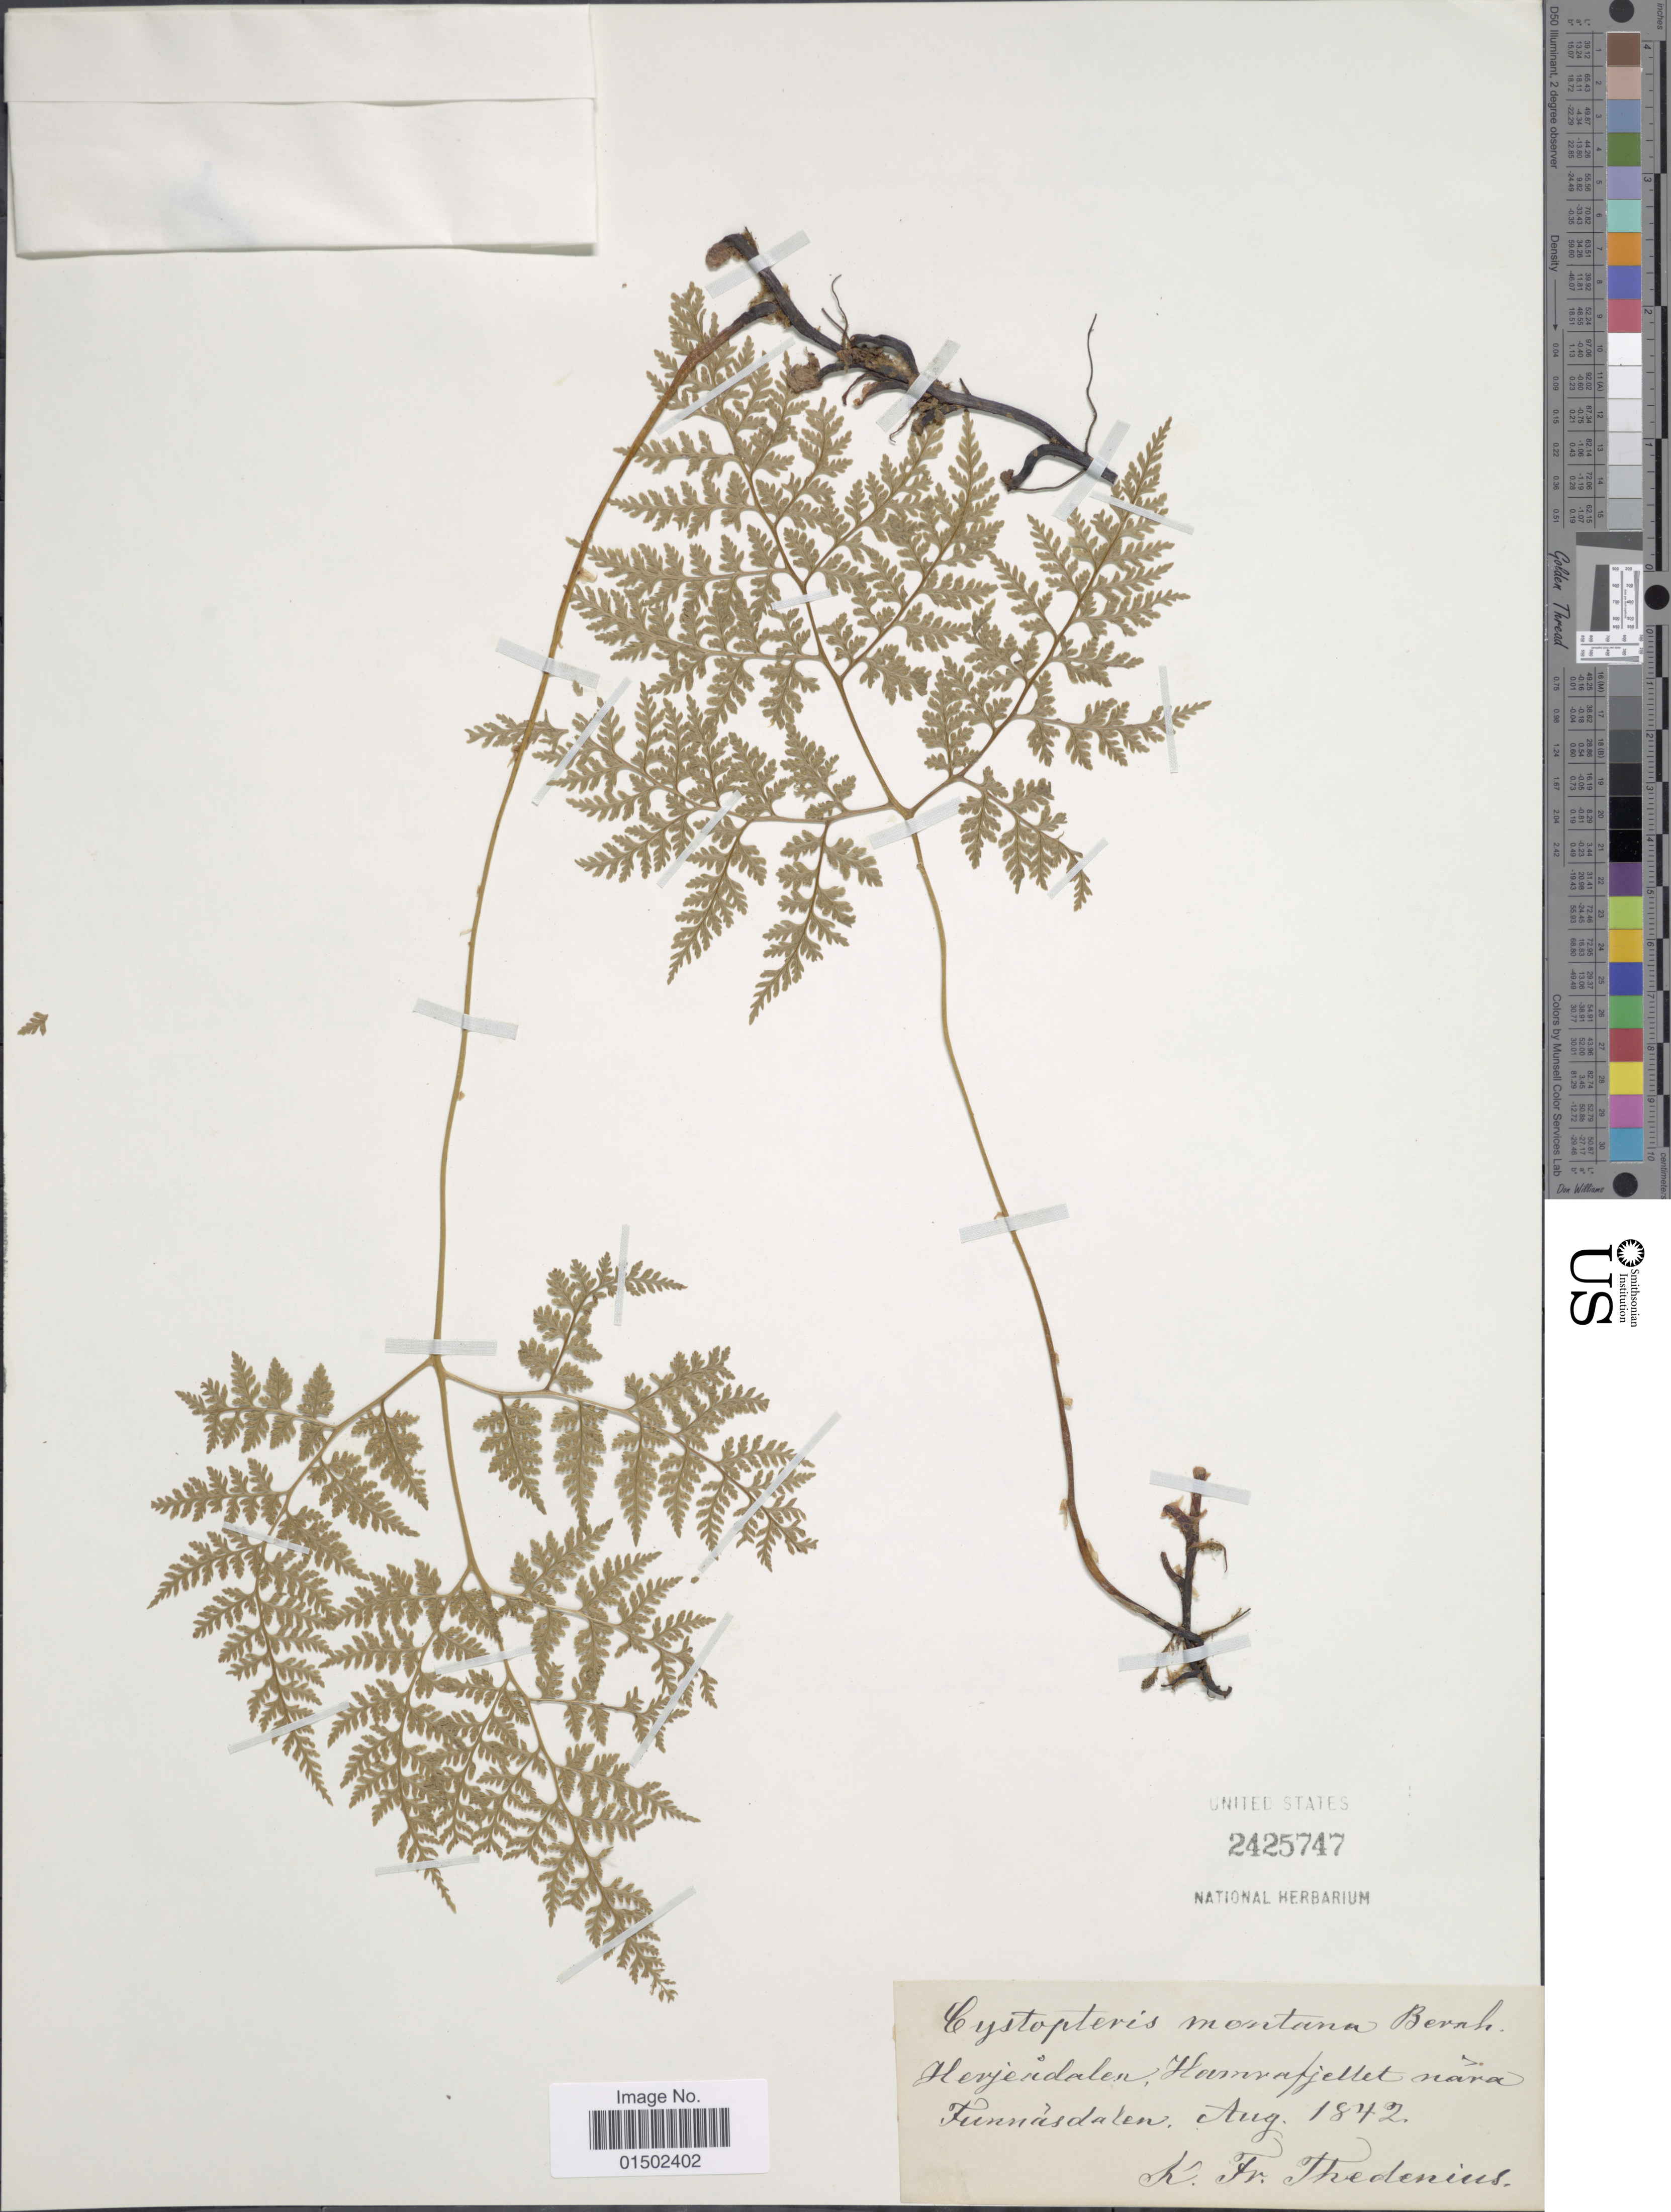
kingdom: Plantae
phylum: Tracheophyta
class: Polypodiopsida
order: Polypodiales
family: Cystopteridaceae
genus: Cystopteris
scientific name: Cystopteris montana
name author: (Lam.) Desv.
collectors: K. Thedenius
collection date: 1842-08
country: Sweden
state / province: Jämtland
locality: Herjeadalen, Hammerfjellet nara Funnasdalen.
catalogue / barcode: US 2425747